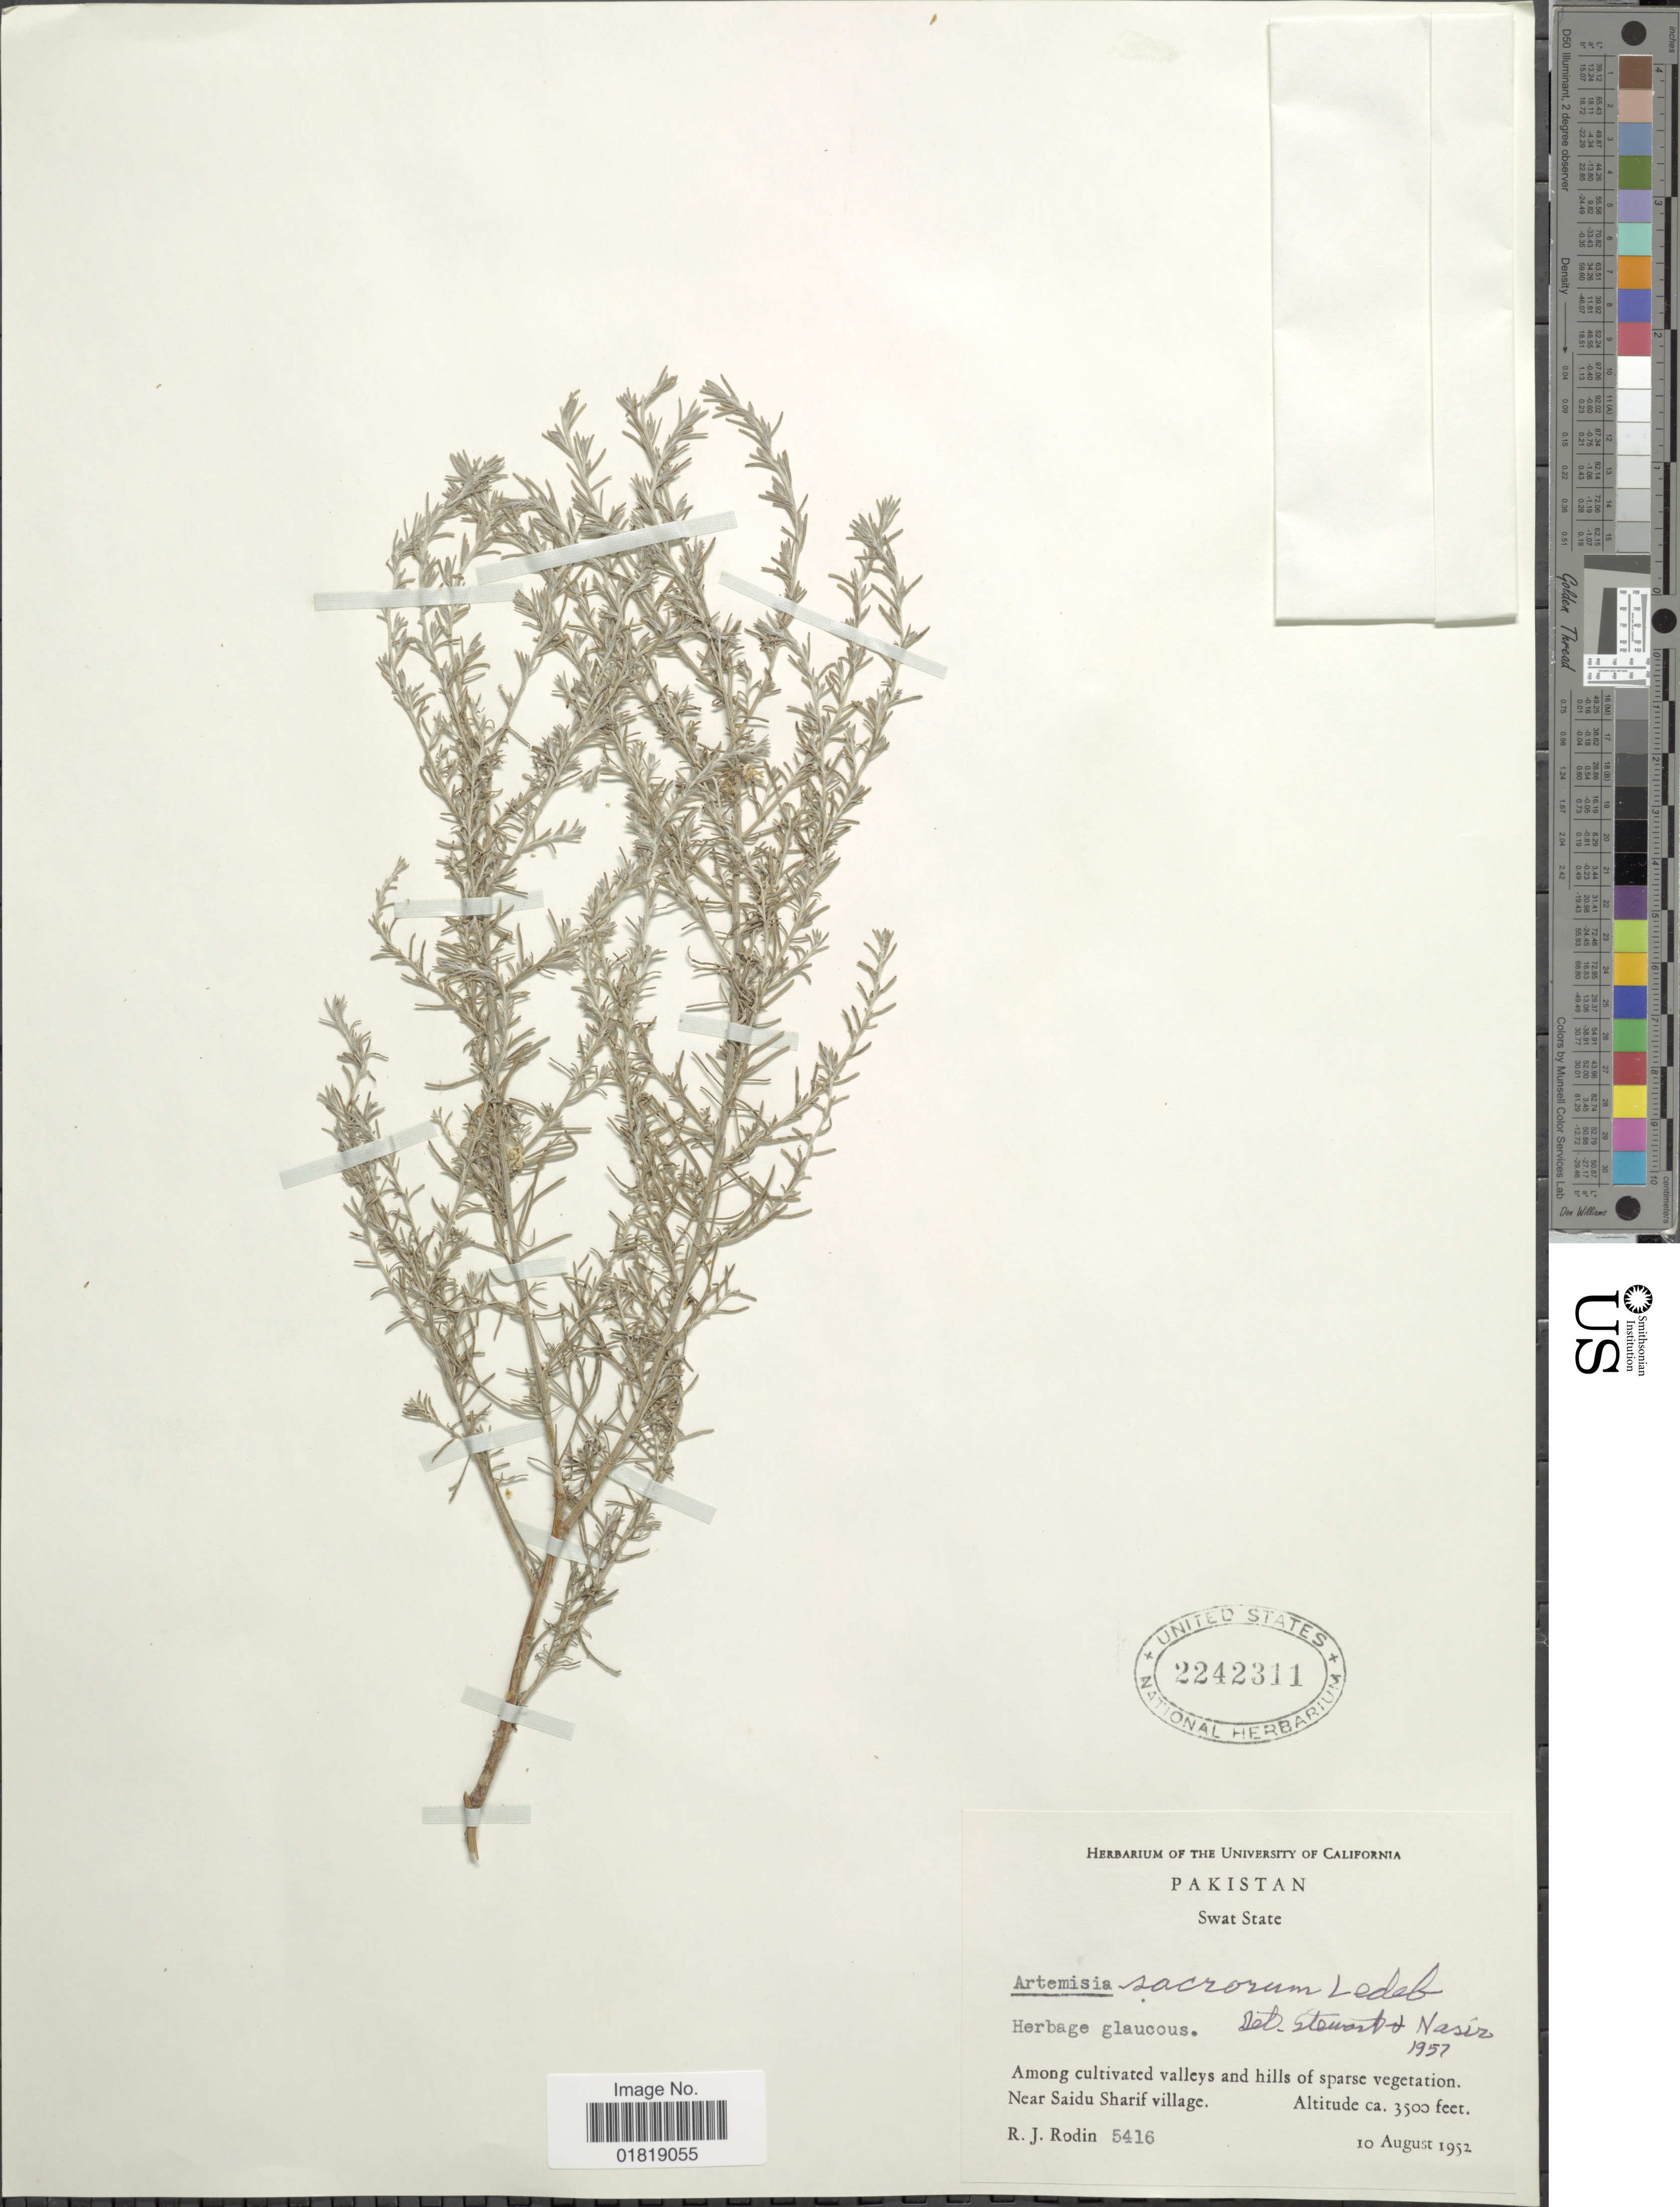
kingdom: Plantae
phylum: Tracheophyta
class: Magnoliopsida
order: Asterales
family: Asteraceae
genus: Artemisia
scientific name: Artemisia sacrorum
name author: Ledeb.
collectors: R. J. Rodin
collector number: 5416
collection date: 1952-08-10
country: Pakistan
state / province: Khyber Pakhtunkhwa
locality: Swat State, among cultivated valleys and hills of sparse vegetation, near Saidu Sharif village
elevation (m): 1067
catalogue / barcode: US 2242311